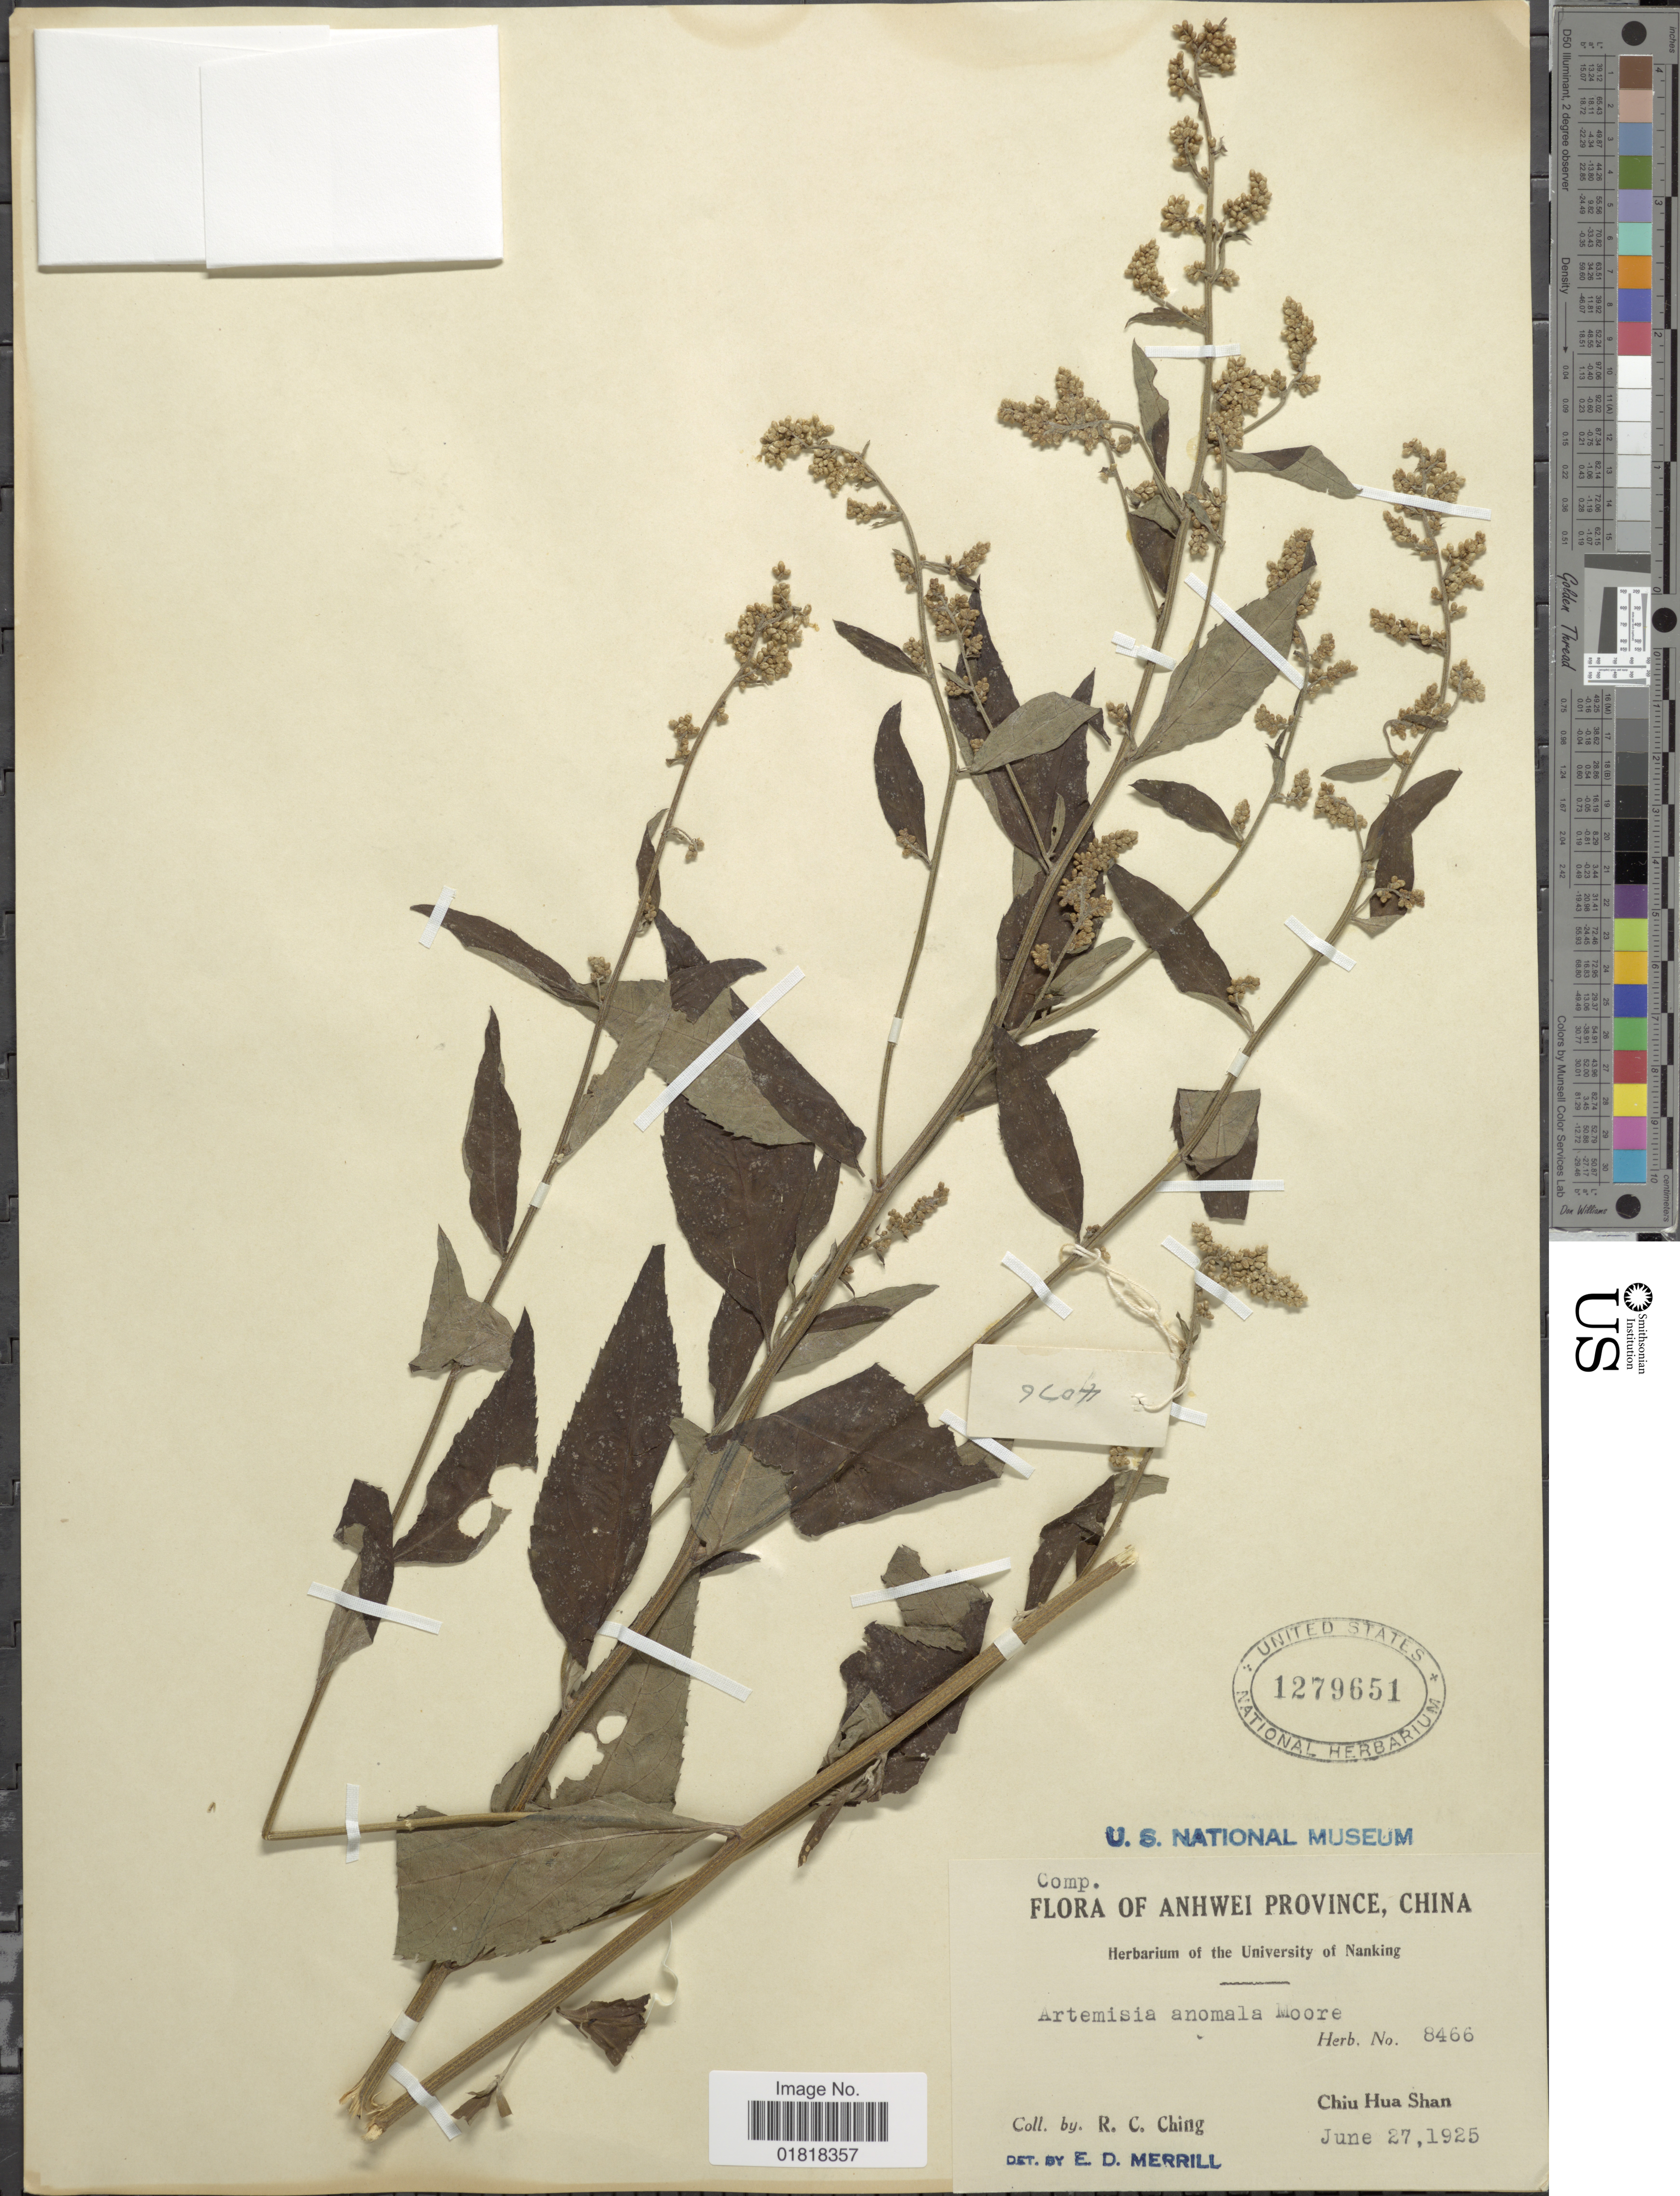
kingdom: Plantae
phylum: Tracheophyta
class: Magnoliopsida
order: Asterales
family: Asteraceae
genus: Artemisia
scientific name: Artemisia anomala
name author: S. Moore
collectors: R. C. Ching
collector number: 8466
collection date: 1925-06-27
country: China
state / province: Anhui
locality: Anhwei Province, Chiu Hua Shan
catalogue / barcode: US 1279651